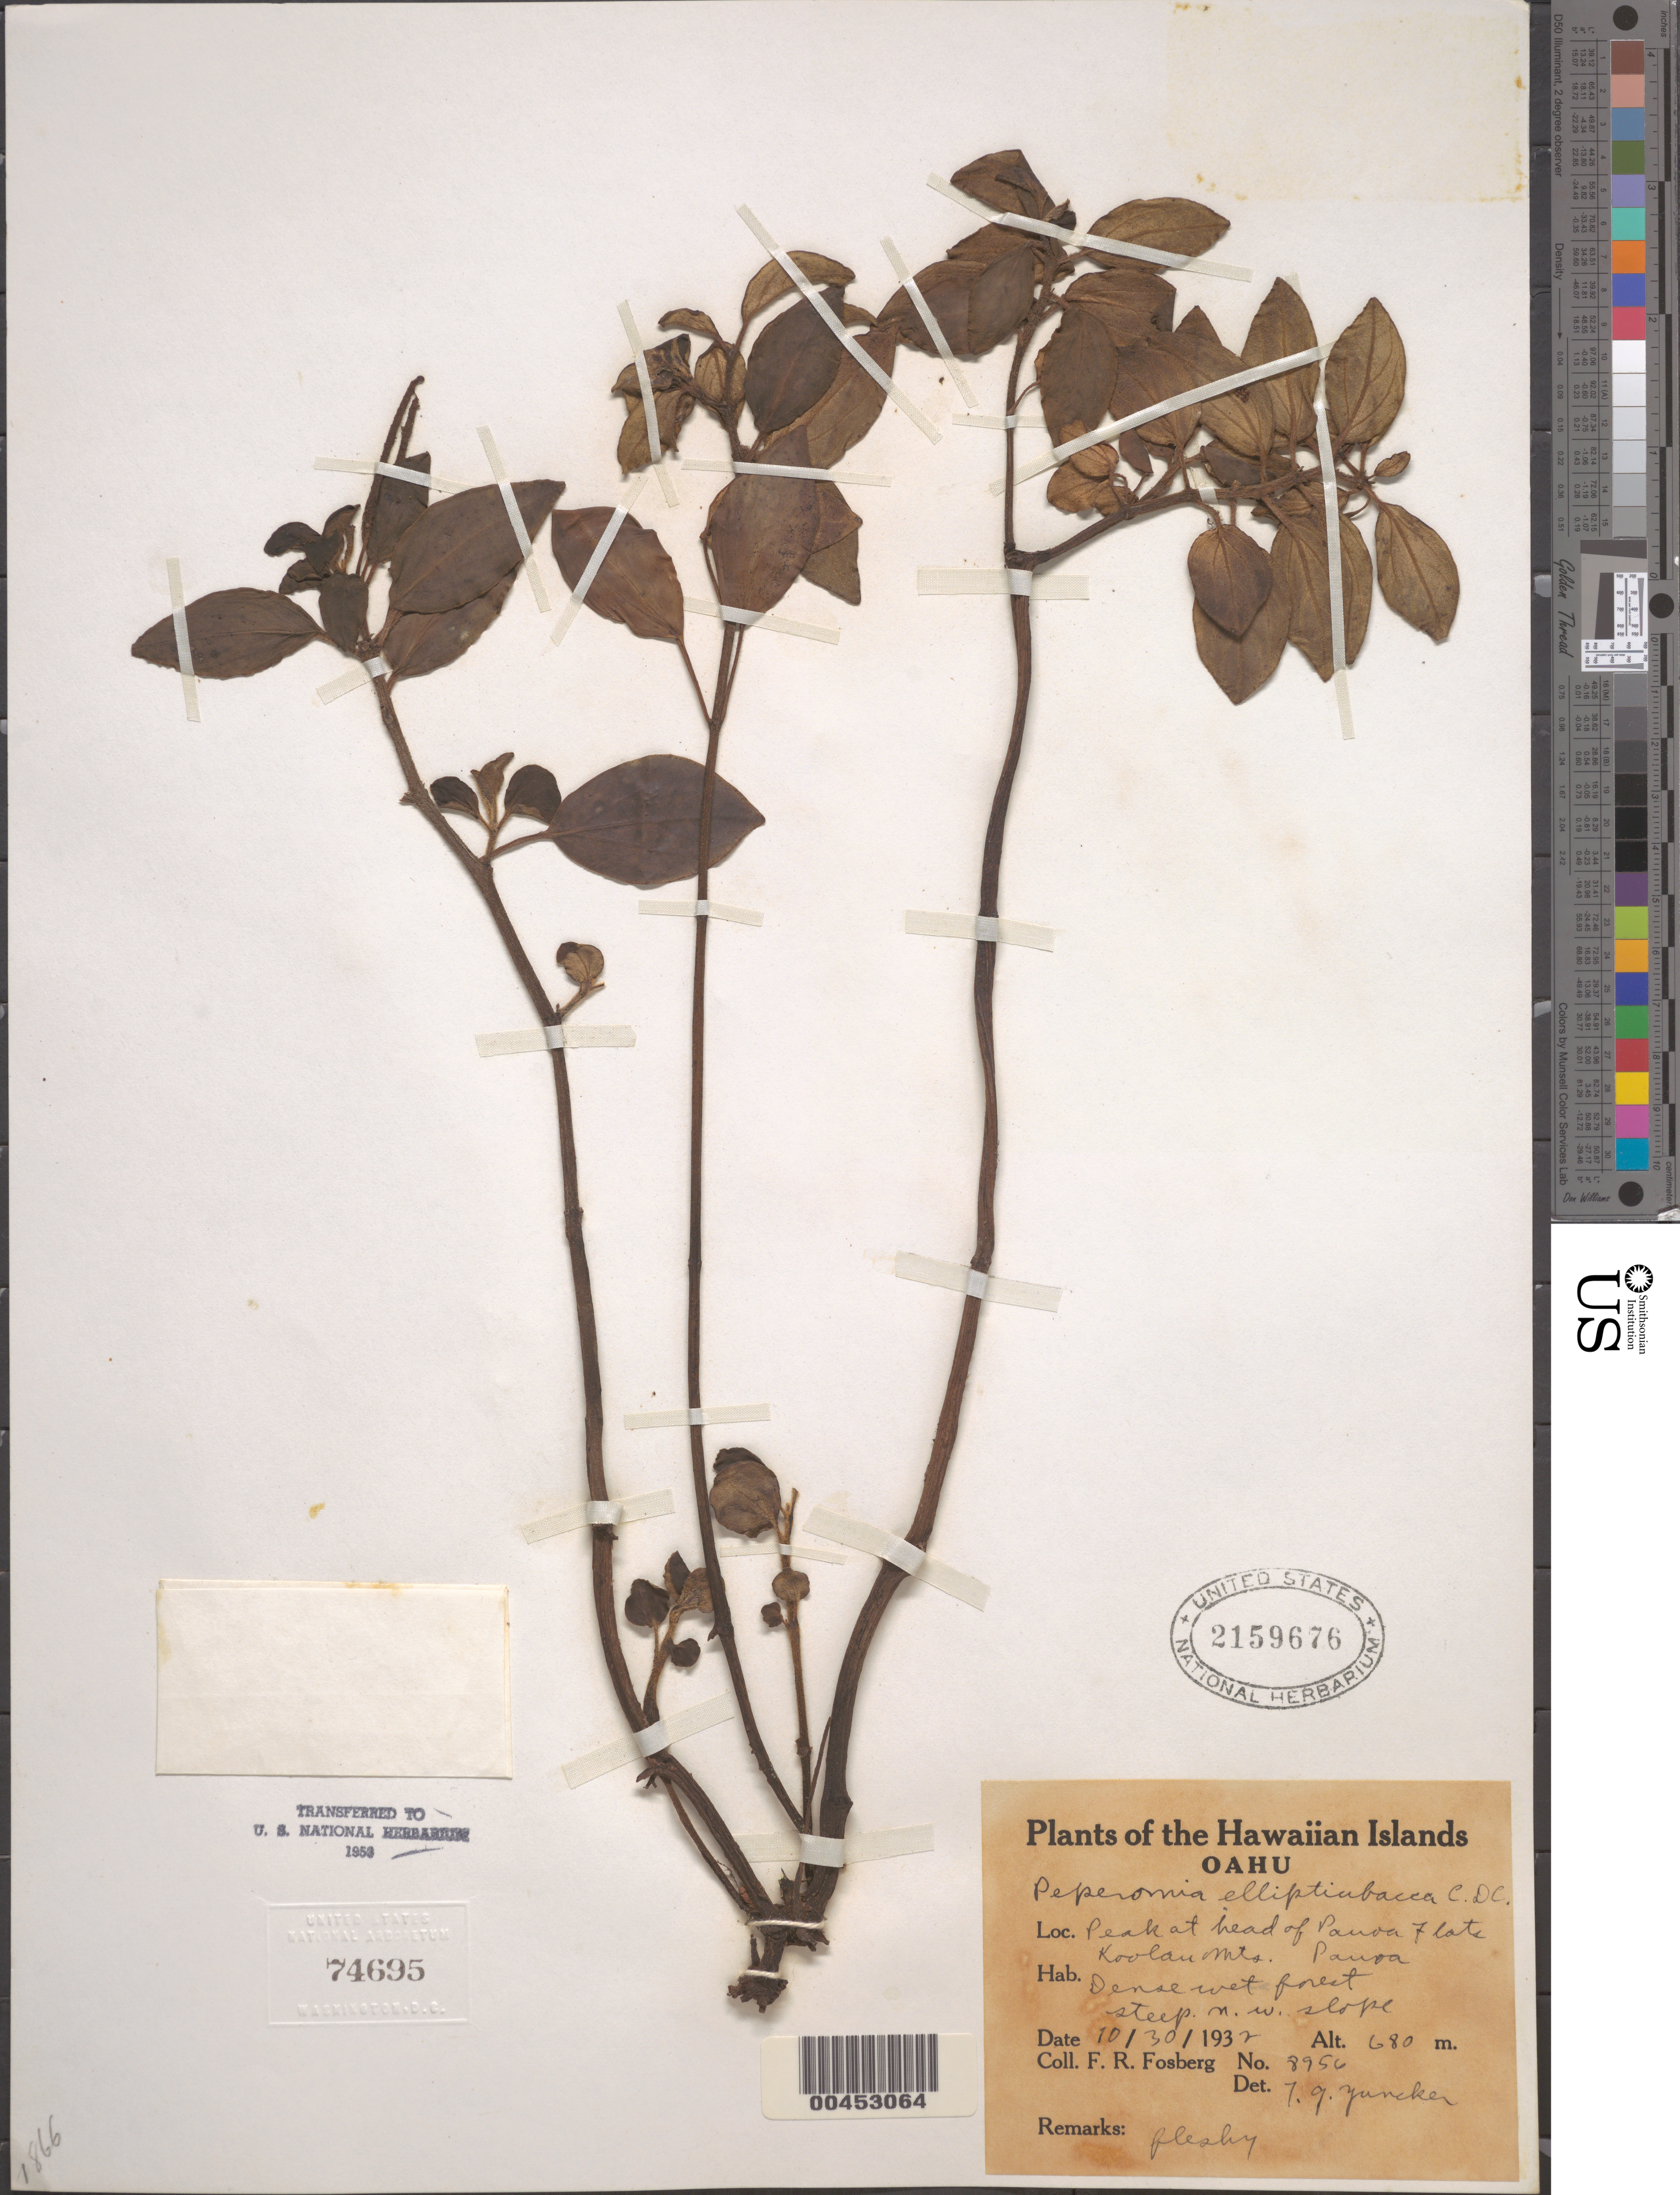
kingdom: Plantae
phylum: Tracheophyta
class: Magnoliopsida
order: Piperales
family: Piperaceae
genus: Peperomia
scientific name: Peperomia ellipticibacca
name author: C. DC.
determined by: Yuncker, T. G.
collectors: F. R. Fosberg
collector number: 8956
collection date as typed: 30 Oct 1932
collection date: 1932-10-30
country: United States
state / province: Hawaii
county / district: Honolulu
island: Oahu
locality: Peak at head of Pauoa Flats, Koolau Mts, Pauoa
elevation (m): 680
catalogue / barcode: US 2159676